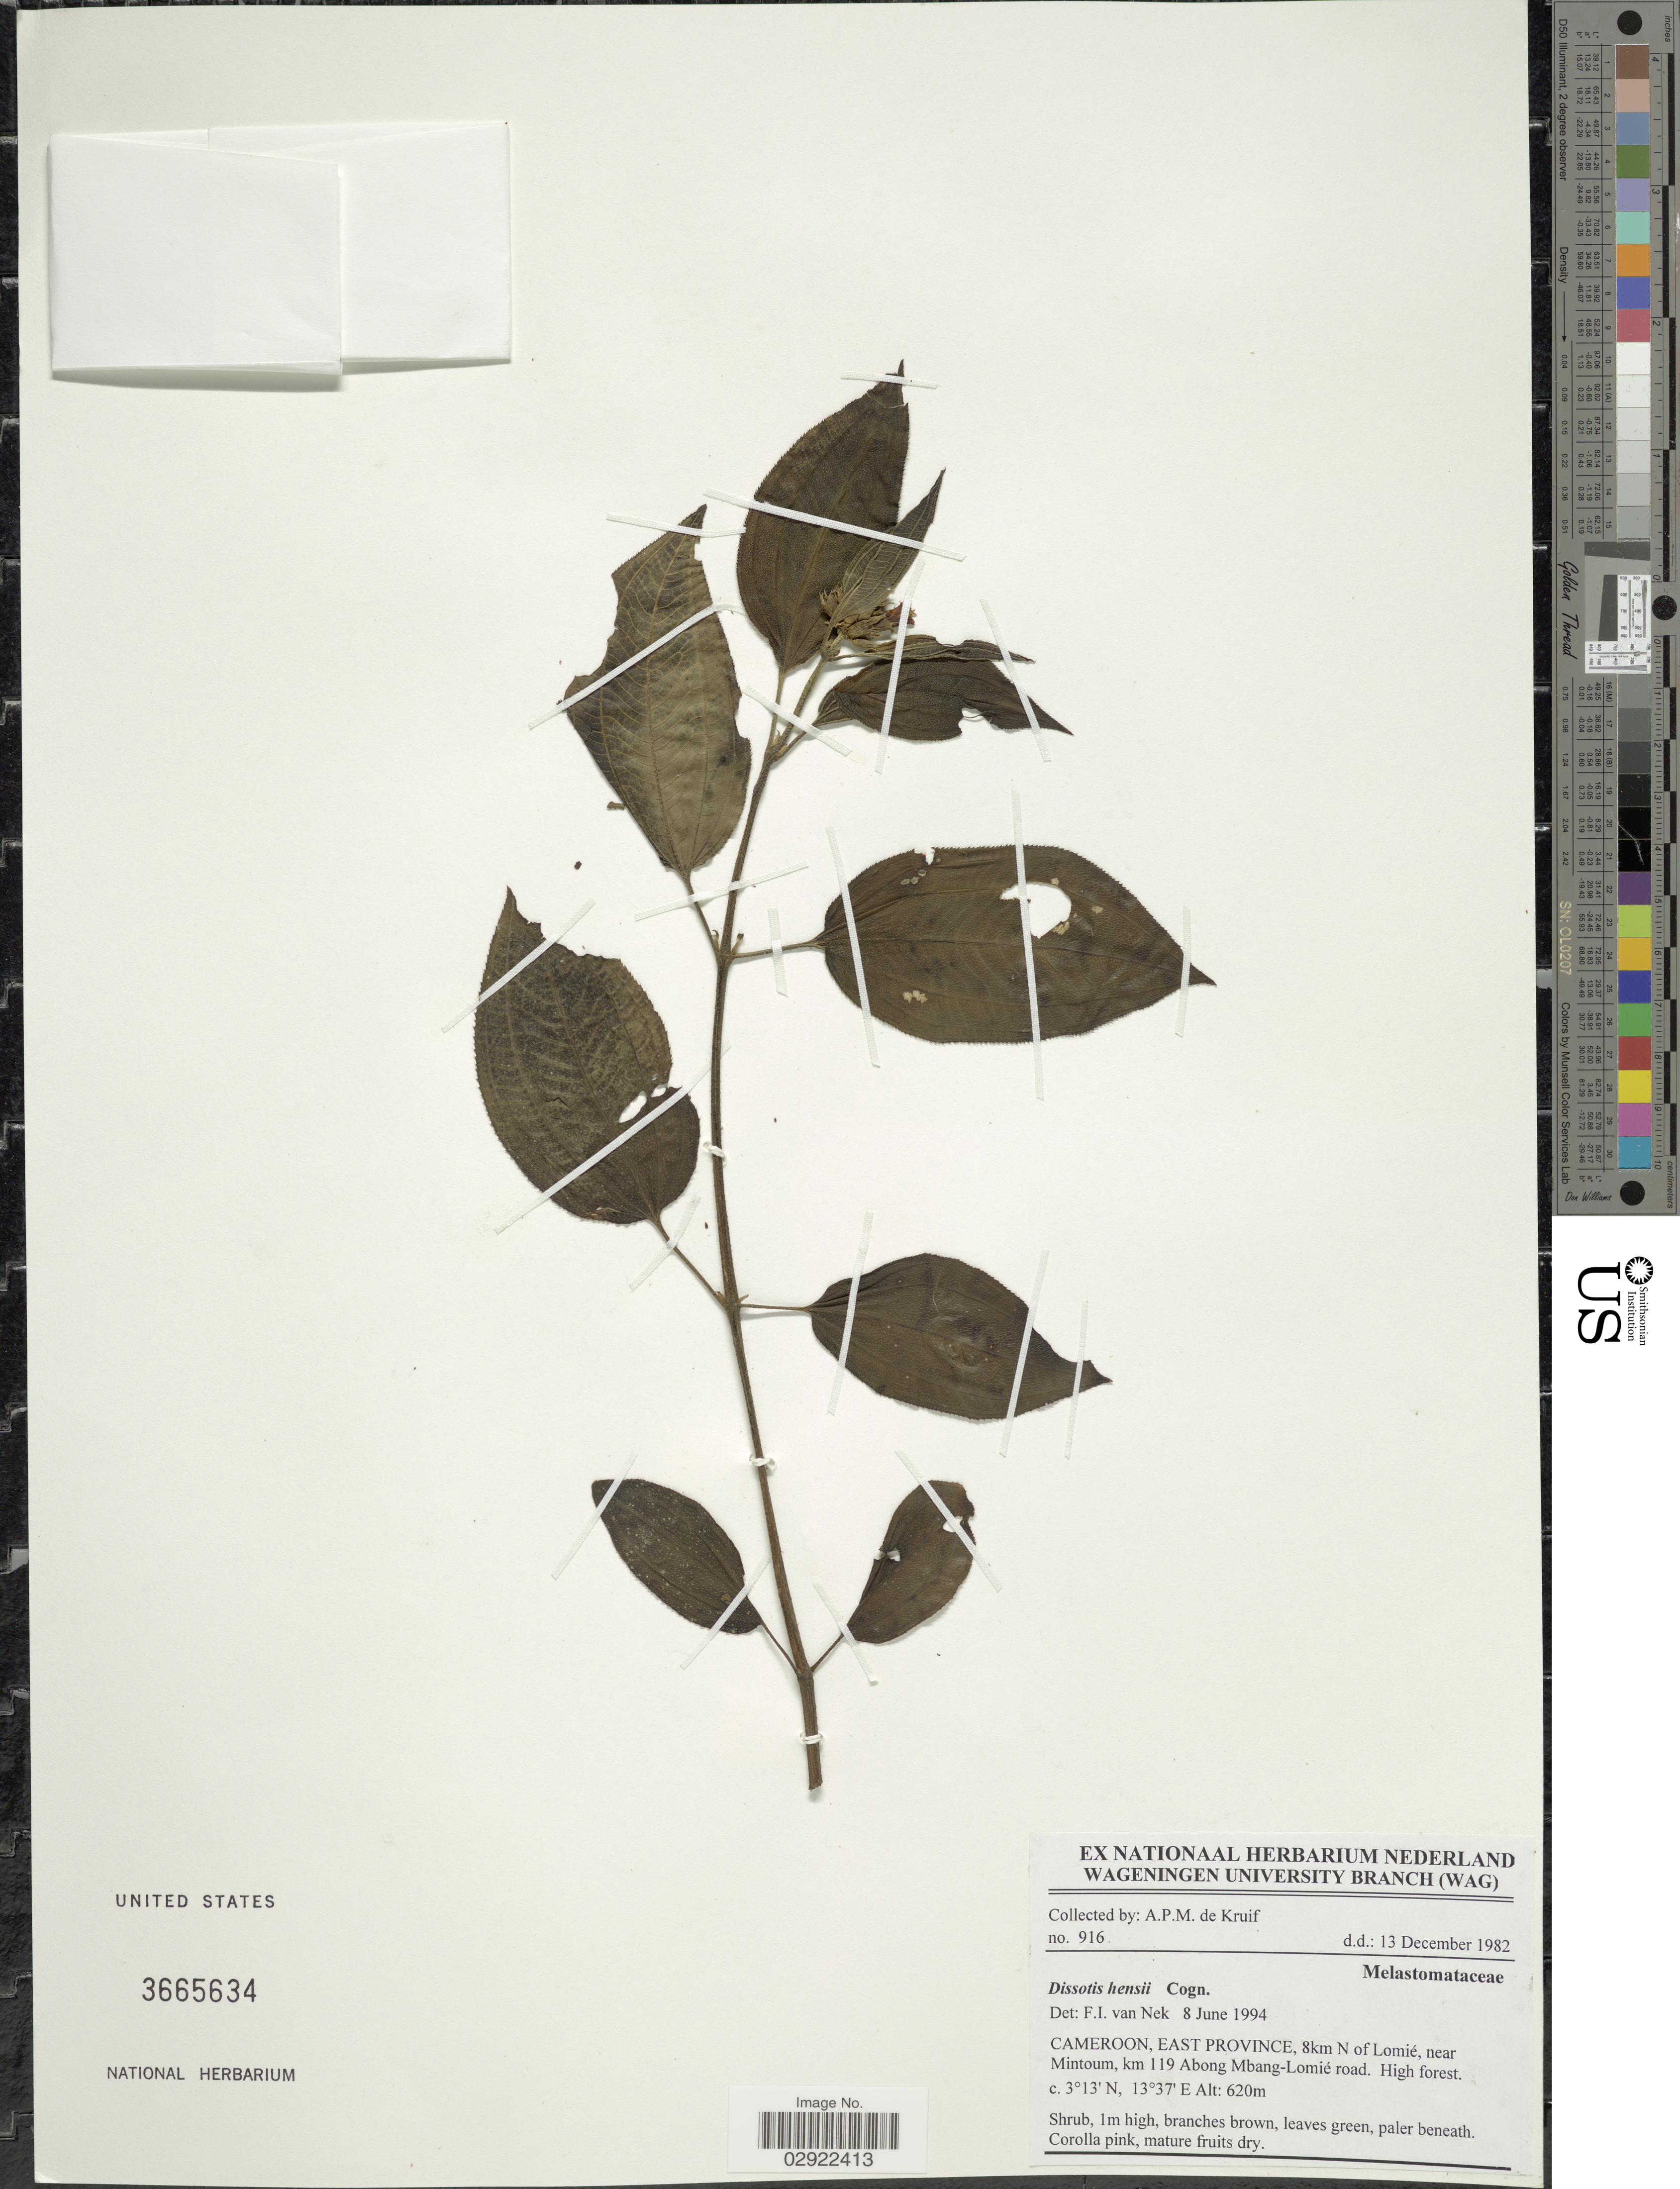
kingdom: Plantae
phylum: Tracheophyta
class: Magnoliopsida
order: Myrtales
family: Melastomataceae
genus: Dupineta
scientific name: Dupineta hensii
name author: (Cogn.) Ver.-Lib. & G. Kadereit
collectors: A. P. de Kruif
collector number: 916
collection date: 1982-12-13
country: Cameroon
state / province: Est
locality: East Province, 8km N of Lomié, near Mintoum, km 119 Abong Mbang - Lomié road.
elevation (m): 620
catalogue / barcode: US 3665634